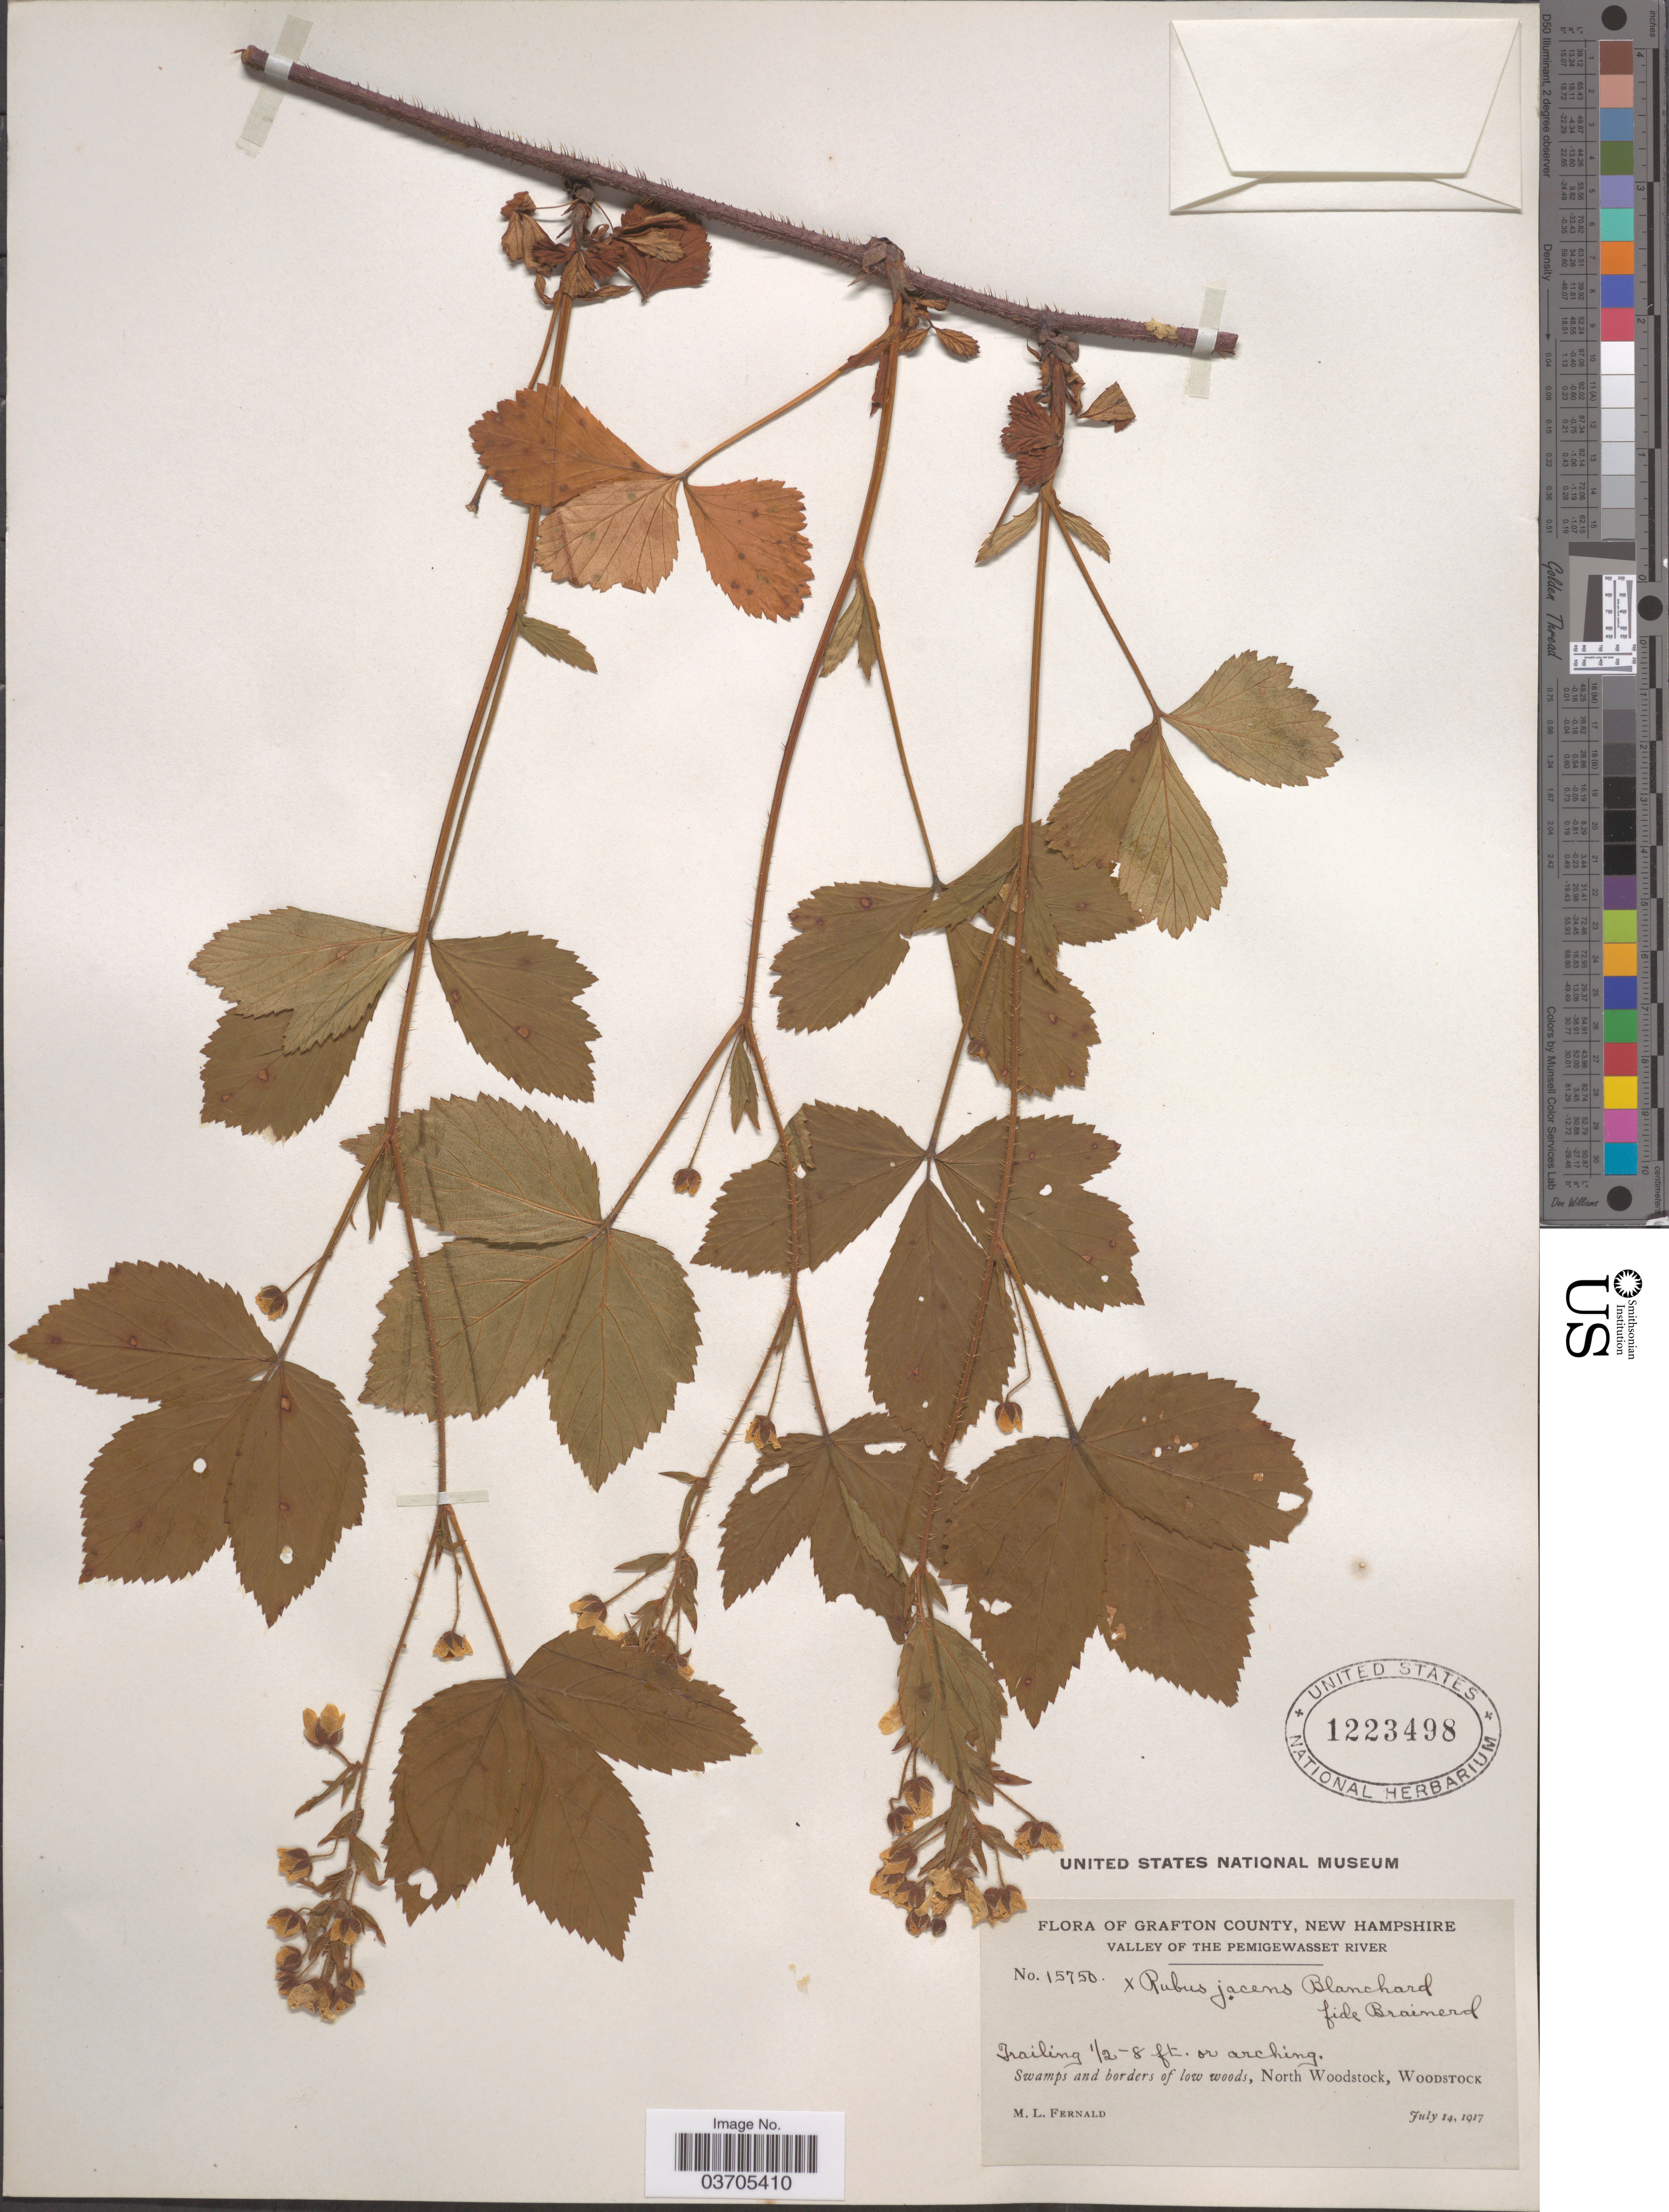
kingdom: Plantae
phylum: Tracheophyta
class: Magnoliopsida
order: Rosales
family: Rosaceae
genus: Rubus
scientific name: Rubus jacens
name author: Blanch.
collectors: M. L. Fernald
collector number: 15750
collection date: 1917-07-14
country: United States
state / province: New Hampshire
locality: Grafton County. Valley of the Pemigewasset River. Trailing ½- 8 ft. or arching. Swamps and borders of low woods, North Woodstock, Woodstock.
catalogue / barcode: US 1223498